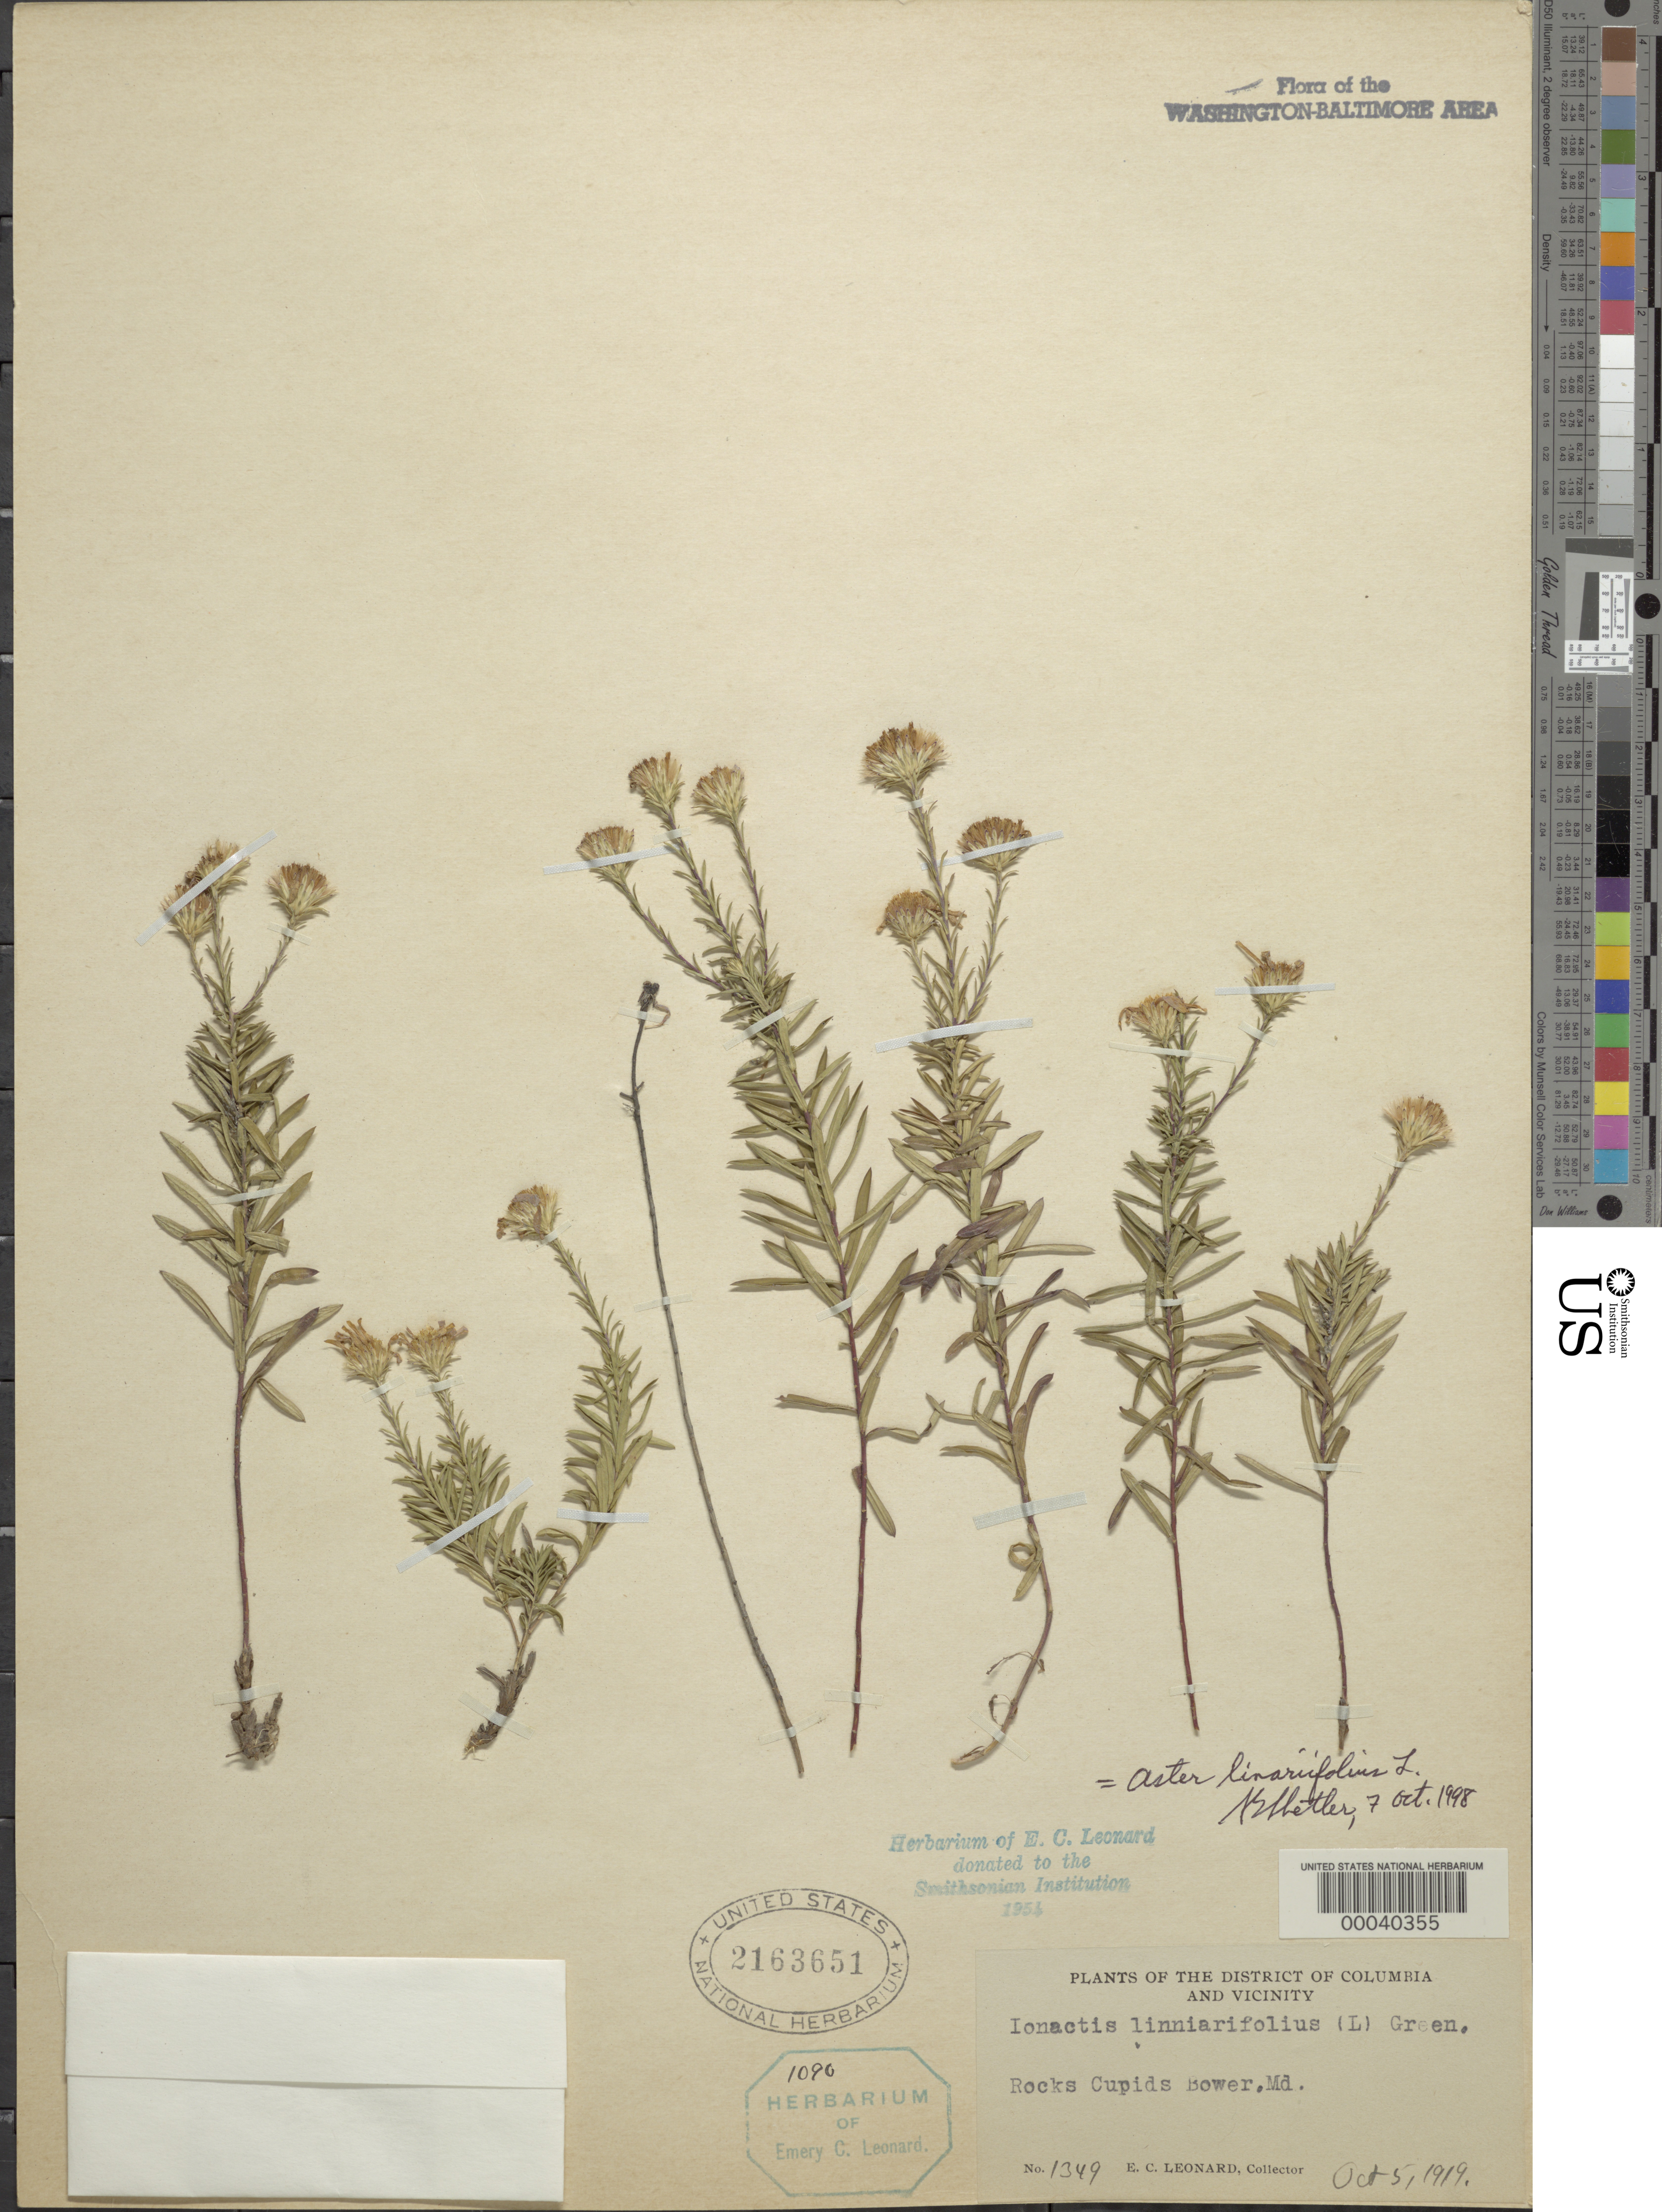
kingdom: Plantae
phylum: Tracheophyta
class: Magnoliopsida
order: Asterales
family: Asteraceae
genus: Ionactis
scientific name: Ionactis linariifolia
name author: (L.) Greene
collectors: E. C. Leonard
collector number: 1349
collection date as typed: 05 Oct 1919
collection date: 1919-10-05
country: United States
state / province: Maryland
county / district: Montgomery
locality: Cupids Bower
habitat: Rocks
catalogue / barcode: US 2163651